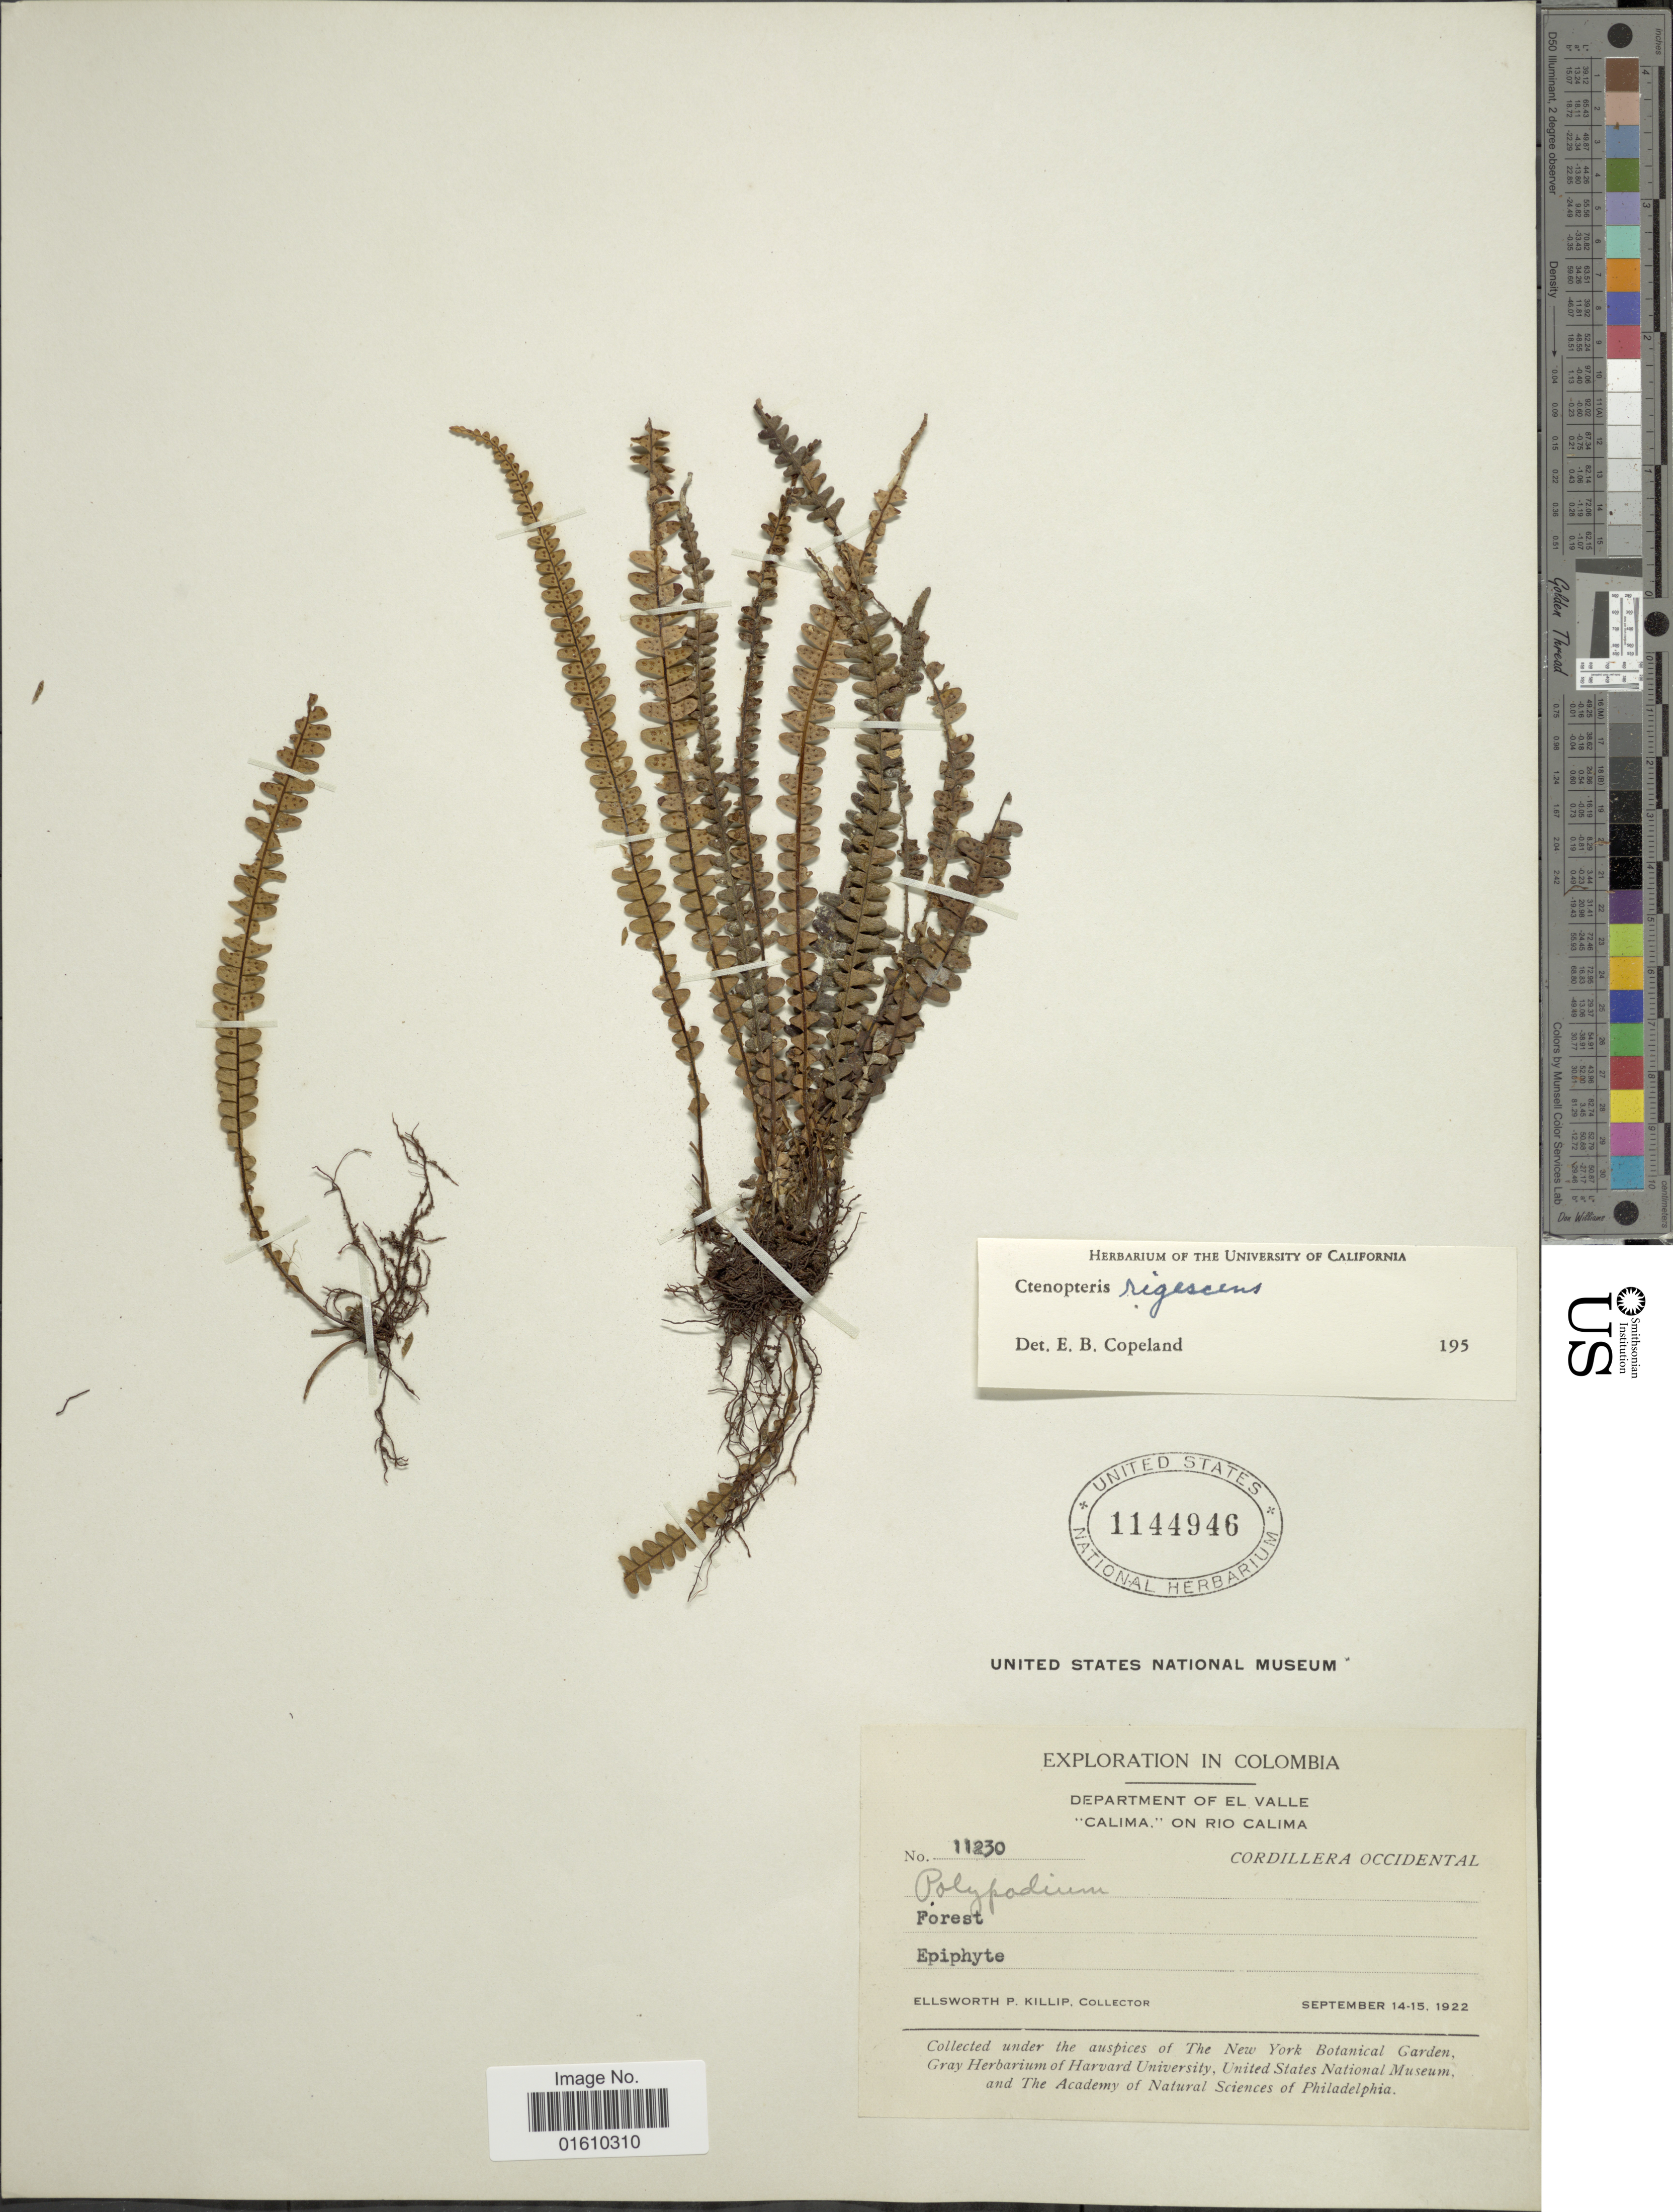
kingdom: Plantae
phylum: Tracheophyta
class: Polypodiopsida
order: Polypodiales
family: Polypodiaceae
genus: Melpomene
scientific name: Melpomene sp.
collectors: E. P. Killip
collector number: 11230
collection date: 1922-09-14/1922-09-15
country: Colombia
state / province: Valle del Cauca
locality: Department of El Valle, "Calima," on Rio Calma, Cordillera Occidental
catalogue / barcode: US 1144946